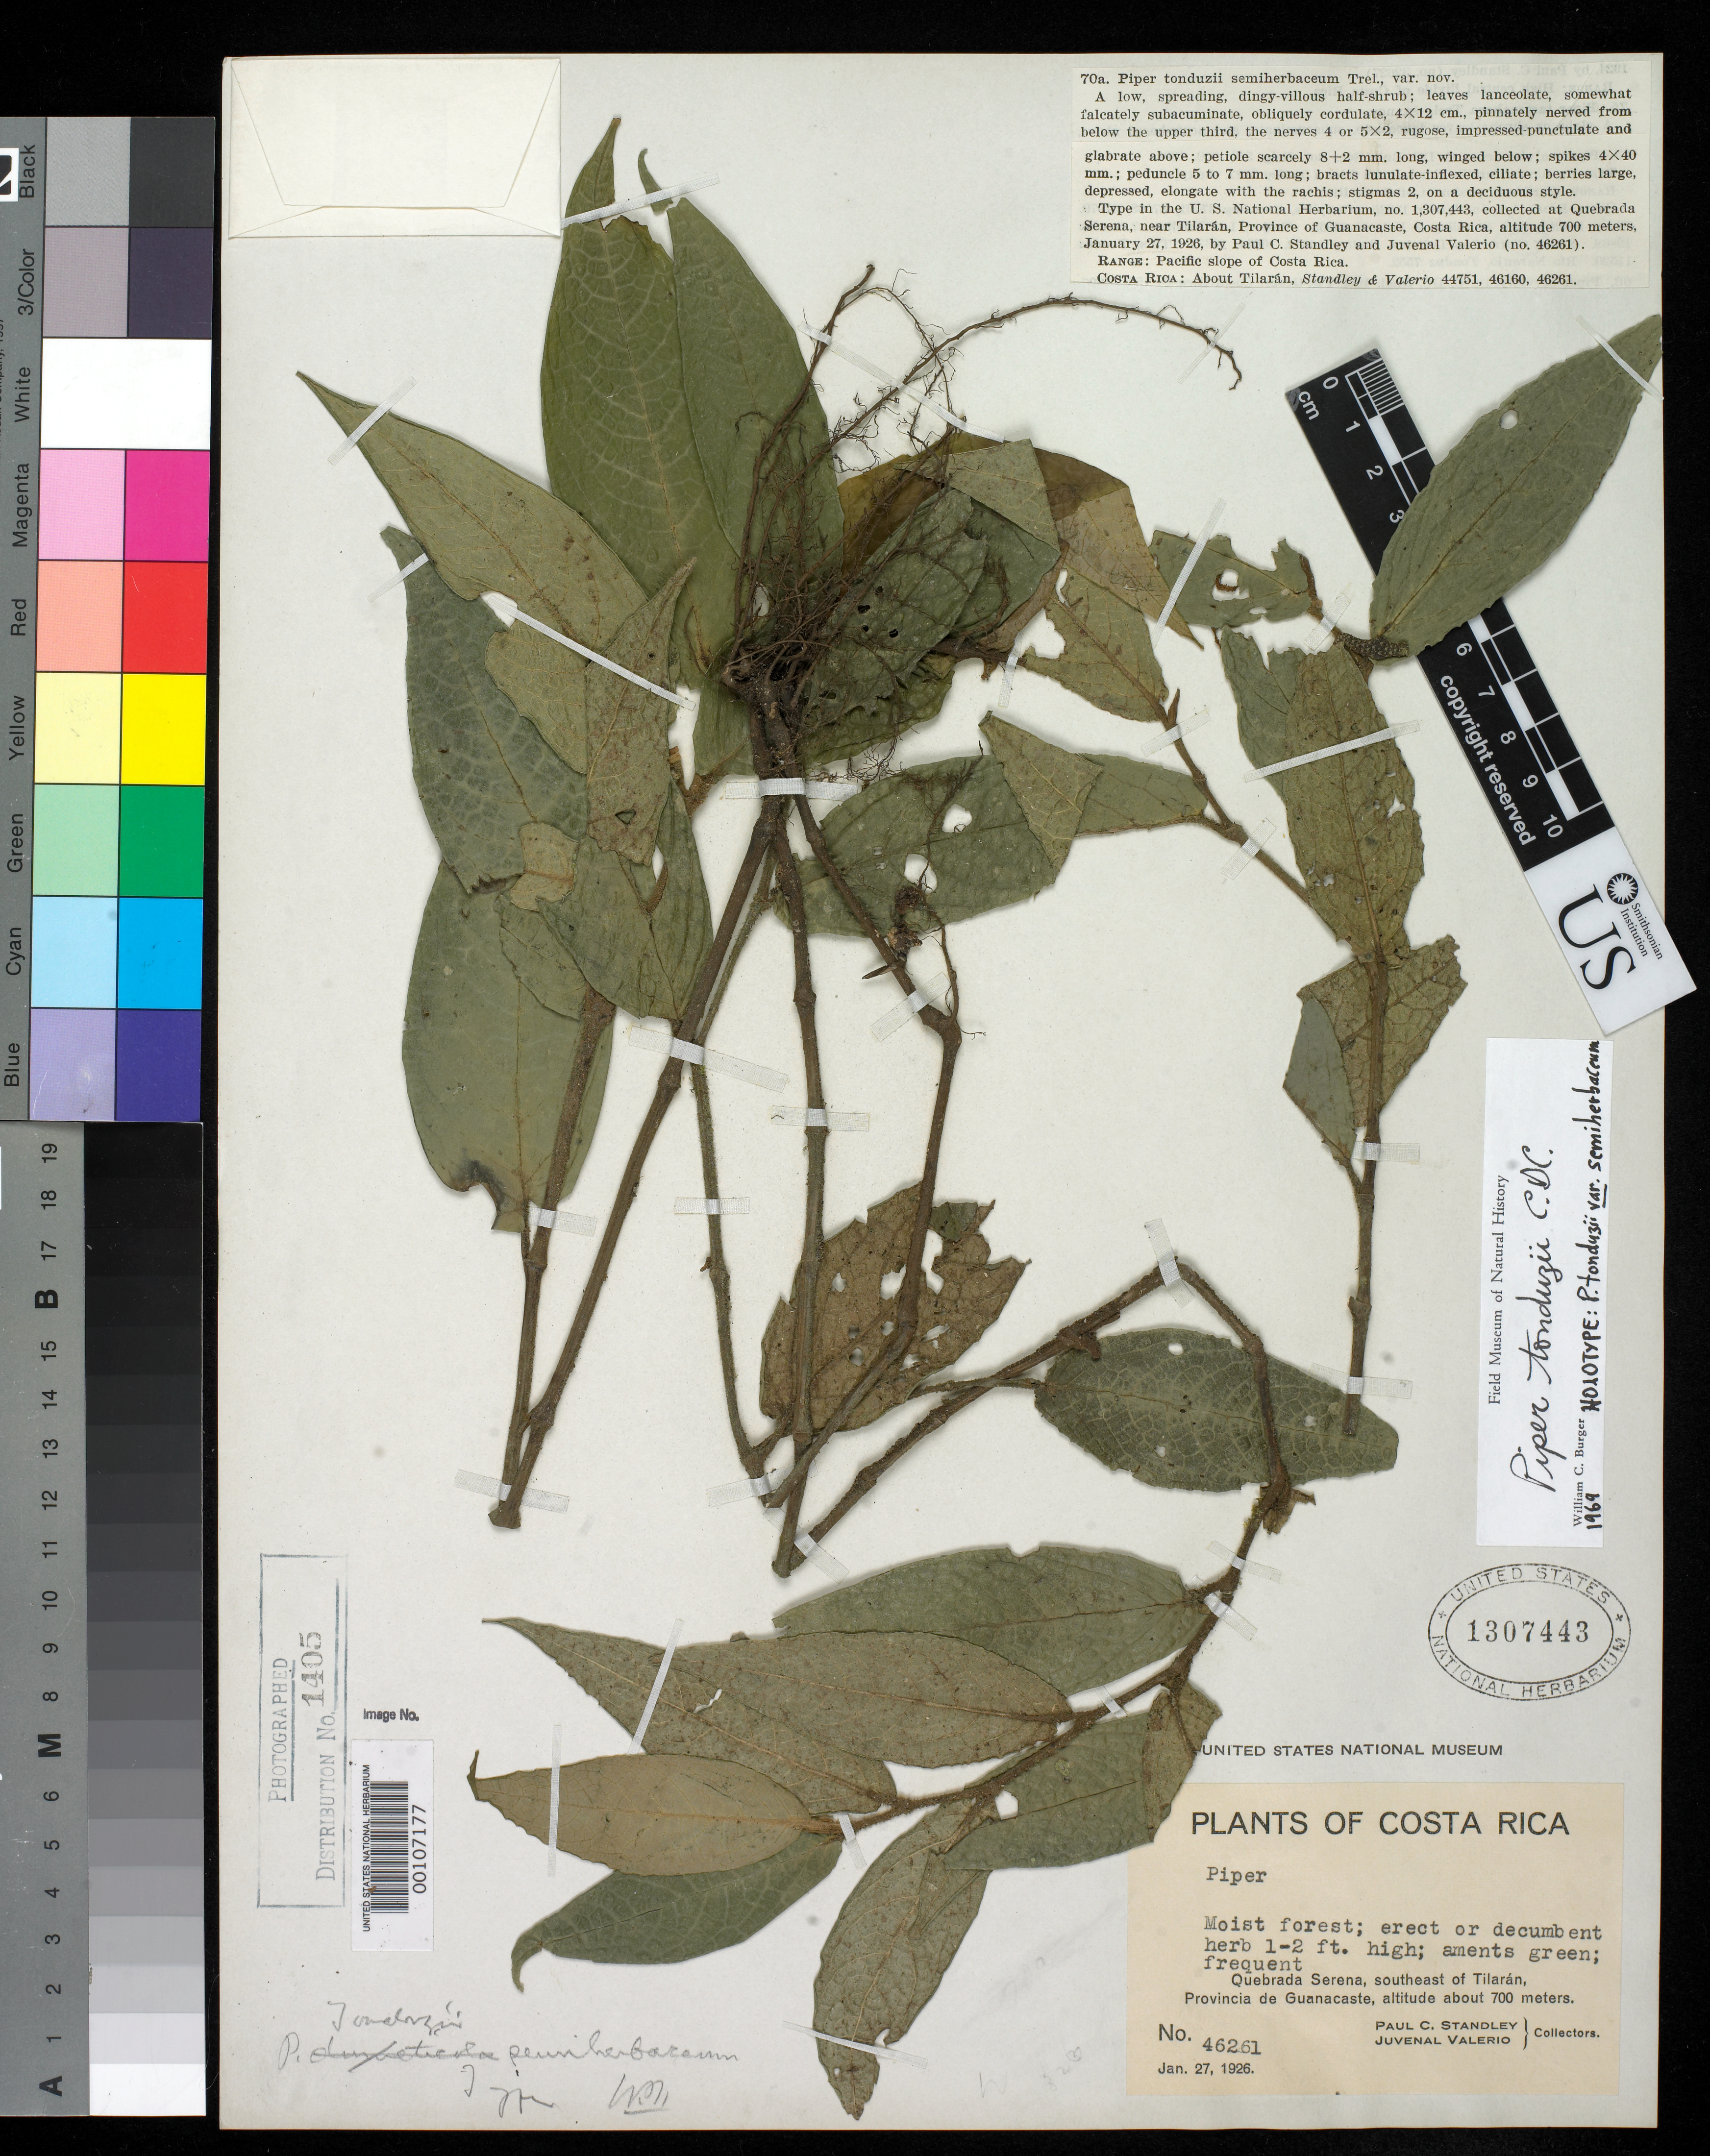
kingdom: Plantae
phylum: Tracheophyta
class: Magnoliopsida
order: Piperales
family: Piperaceae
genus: Piper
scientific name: Piper tonduzii var. semiherbaceum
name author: Trel.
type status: Holotype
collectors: P. C. Standley & J. Valerio R.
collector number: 46261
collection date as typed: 27 Jan 1926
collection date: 1926-01-27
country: Costa Rica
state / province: Guanacaste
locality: Quebrada Serena, SE of Tilaran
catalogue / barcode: US 1307443